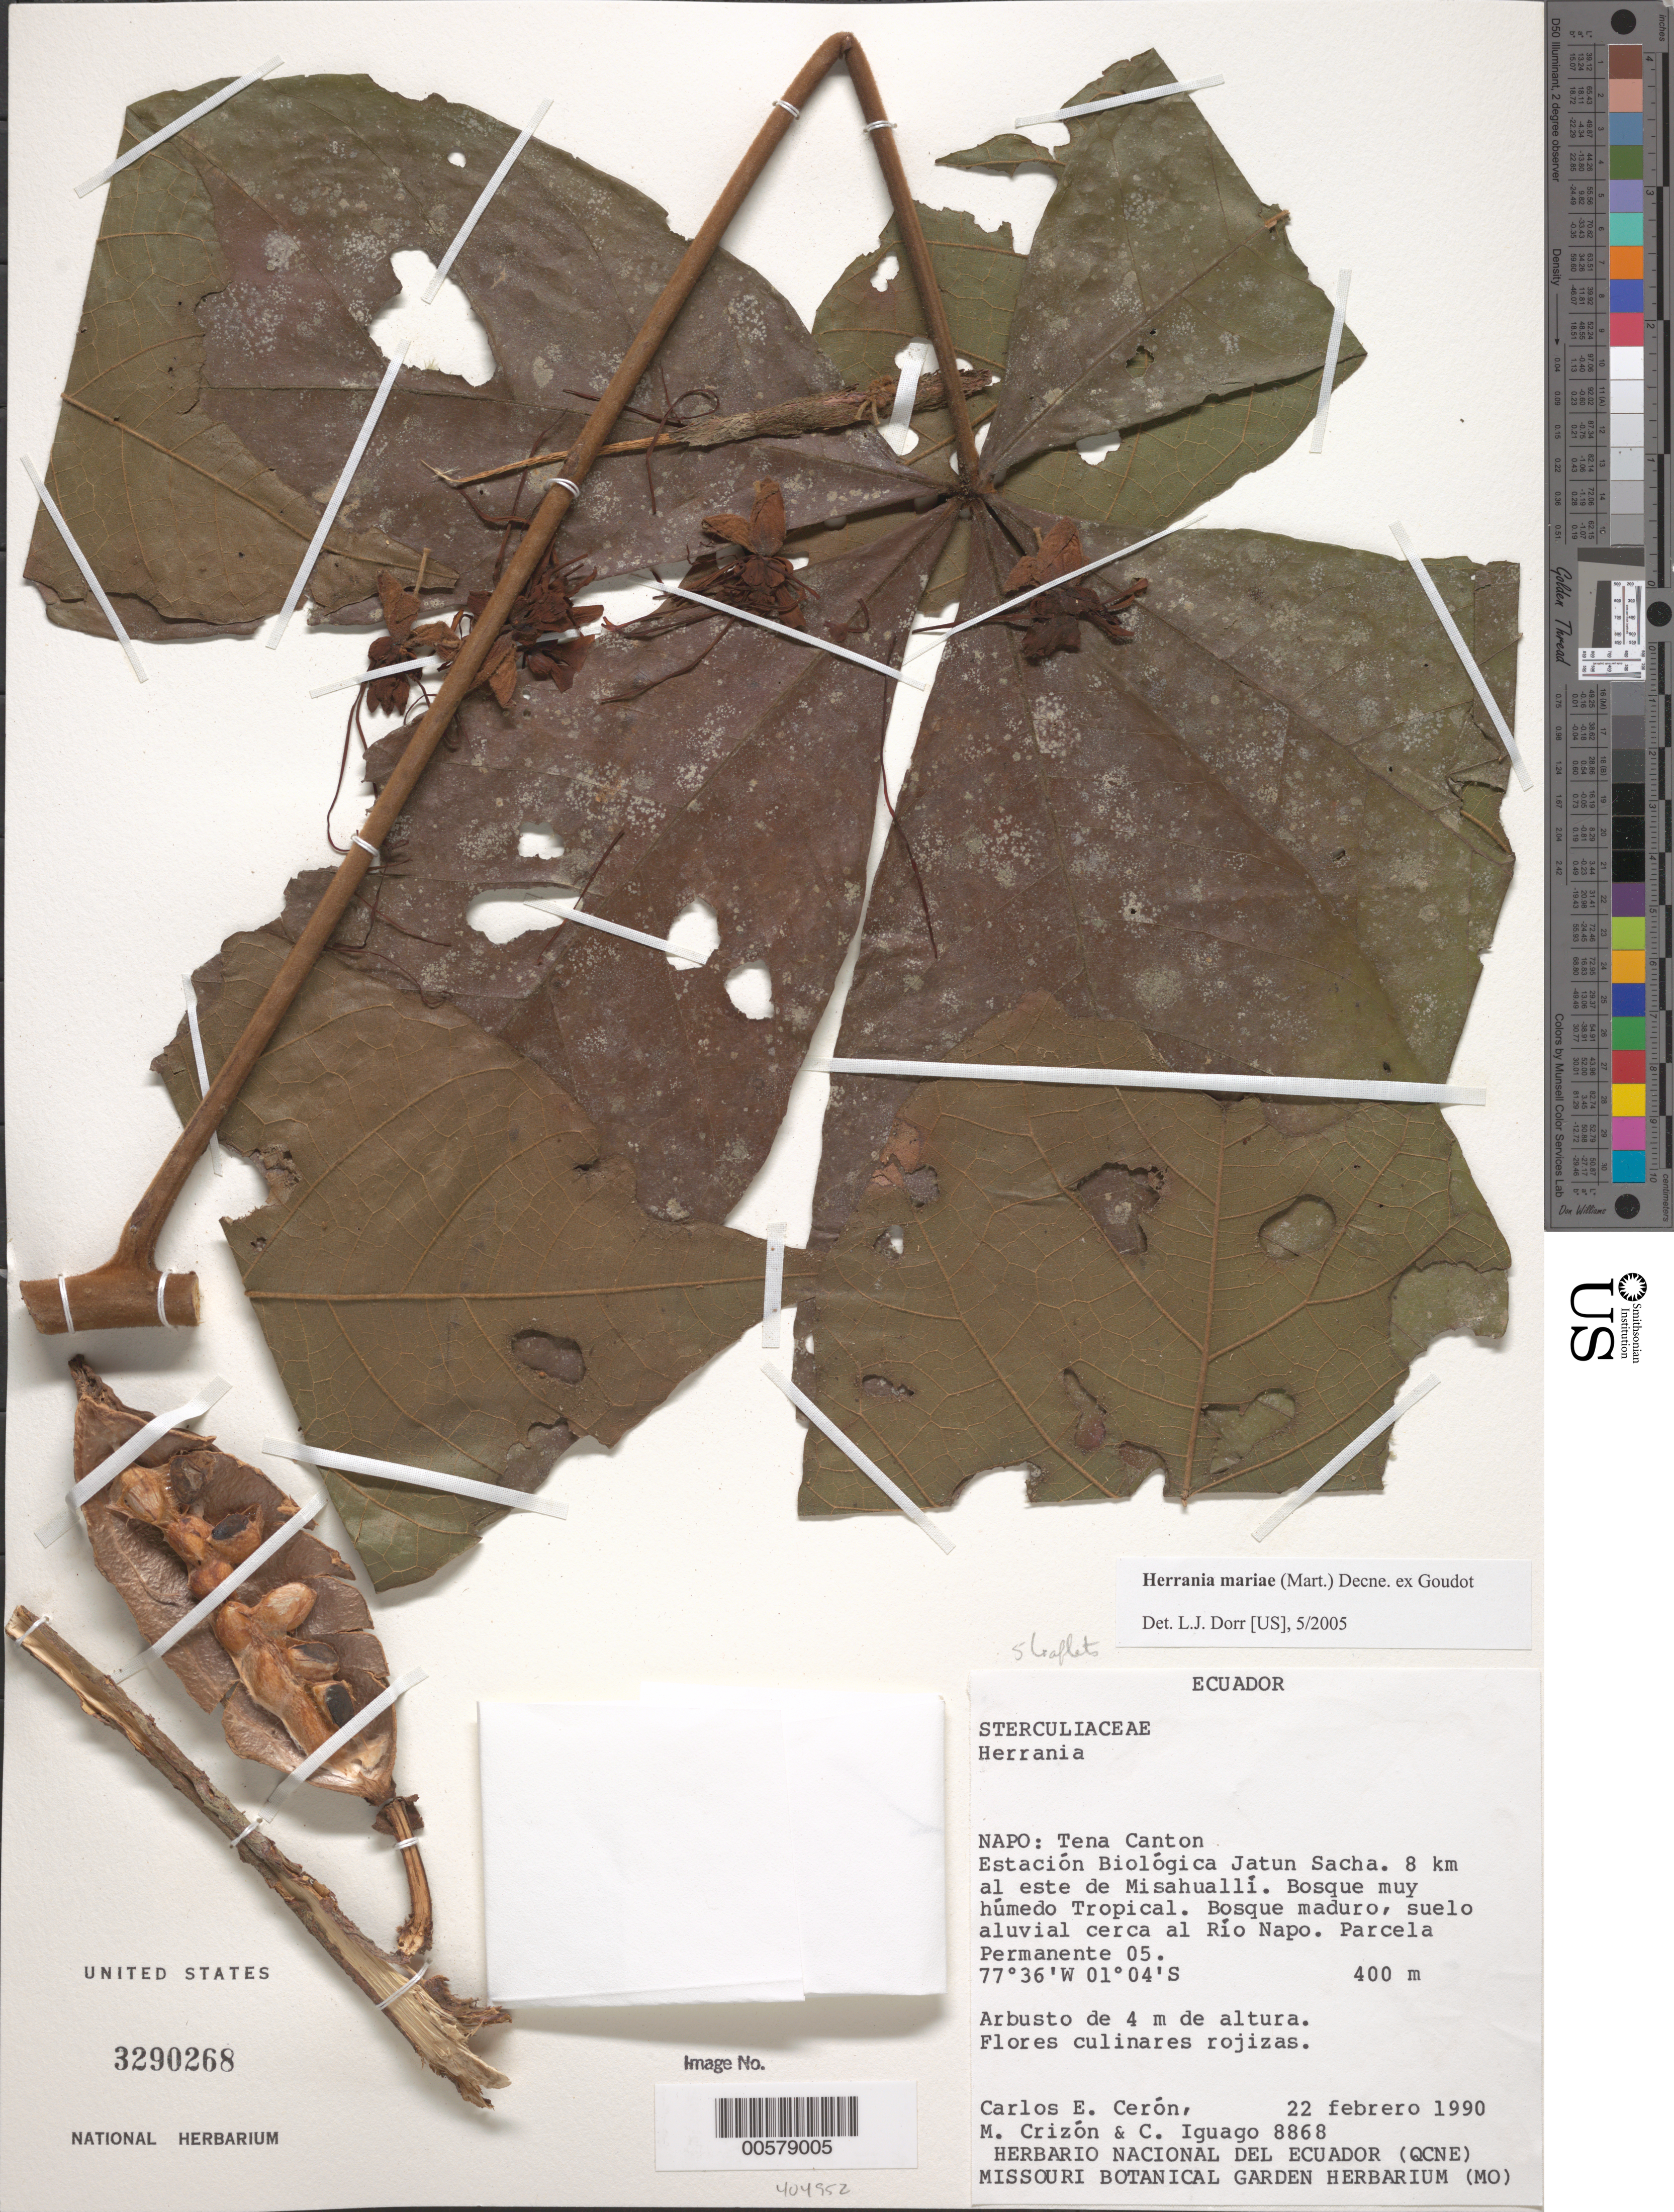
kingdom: Plantae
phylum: Tracheophyta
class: Magnoliopsida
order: Malvales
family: Malvaceae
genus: Herrania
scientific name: Herrania sp.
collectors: C. E. Cerón M., M. Crizón & C. Iguago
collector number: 8868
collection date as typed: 22 Feb 1990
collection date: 1990-02-22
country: Ecuador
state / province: Napo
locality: Estación Biológica Jatun Sacha, Río Napo, 8 km al E de Misahuallí, Cerca a la parcela permanente 05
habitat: Bosque maduro, suelo aluvial cerca al Río Napo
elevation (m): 400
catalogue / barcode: US 3290268